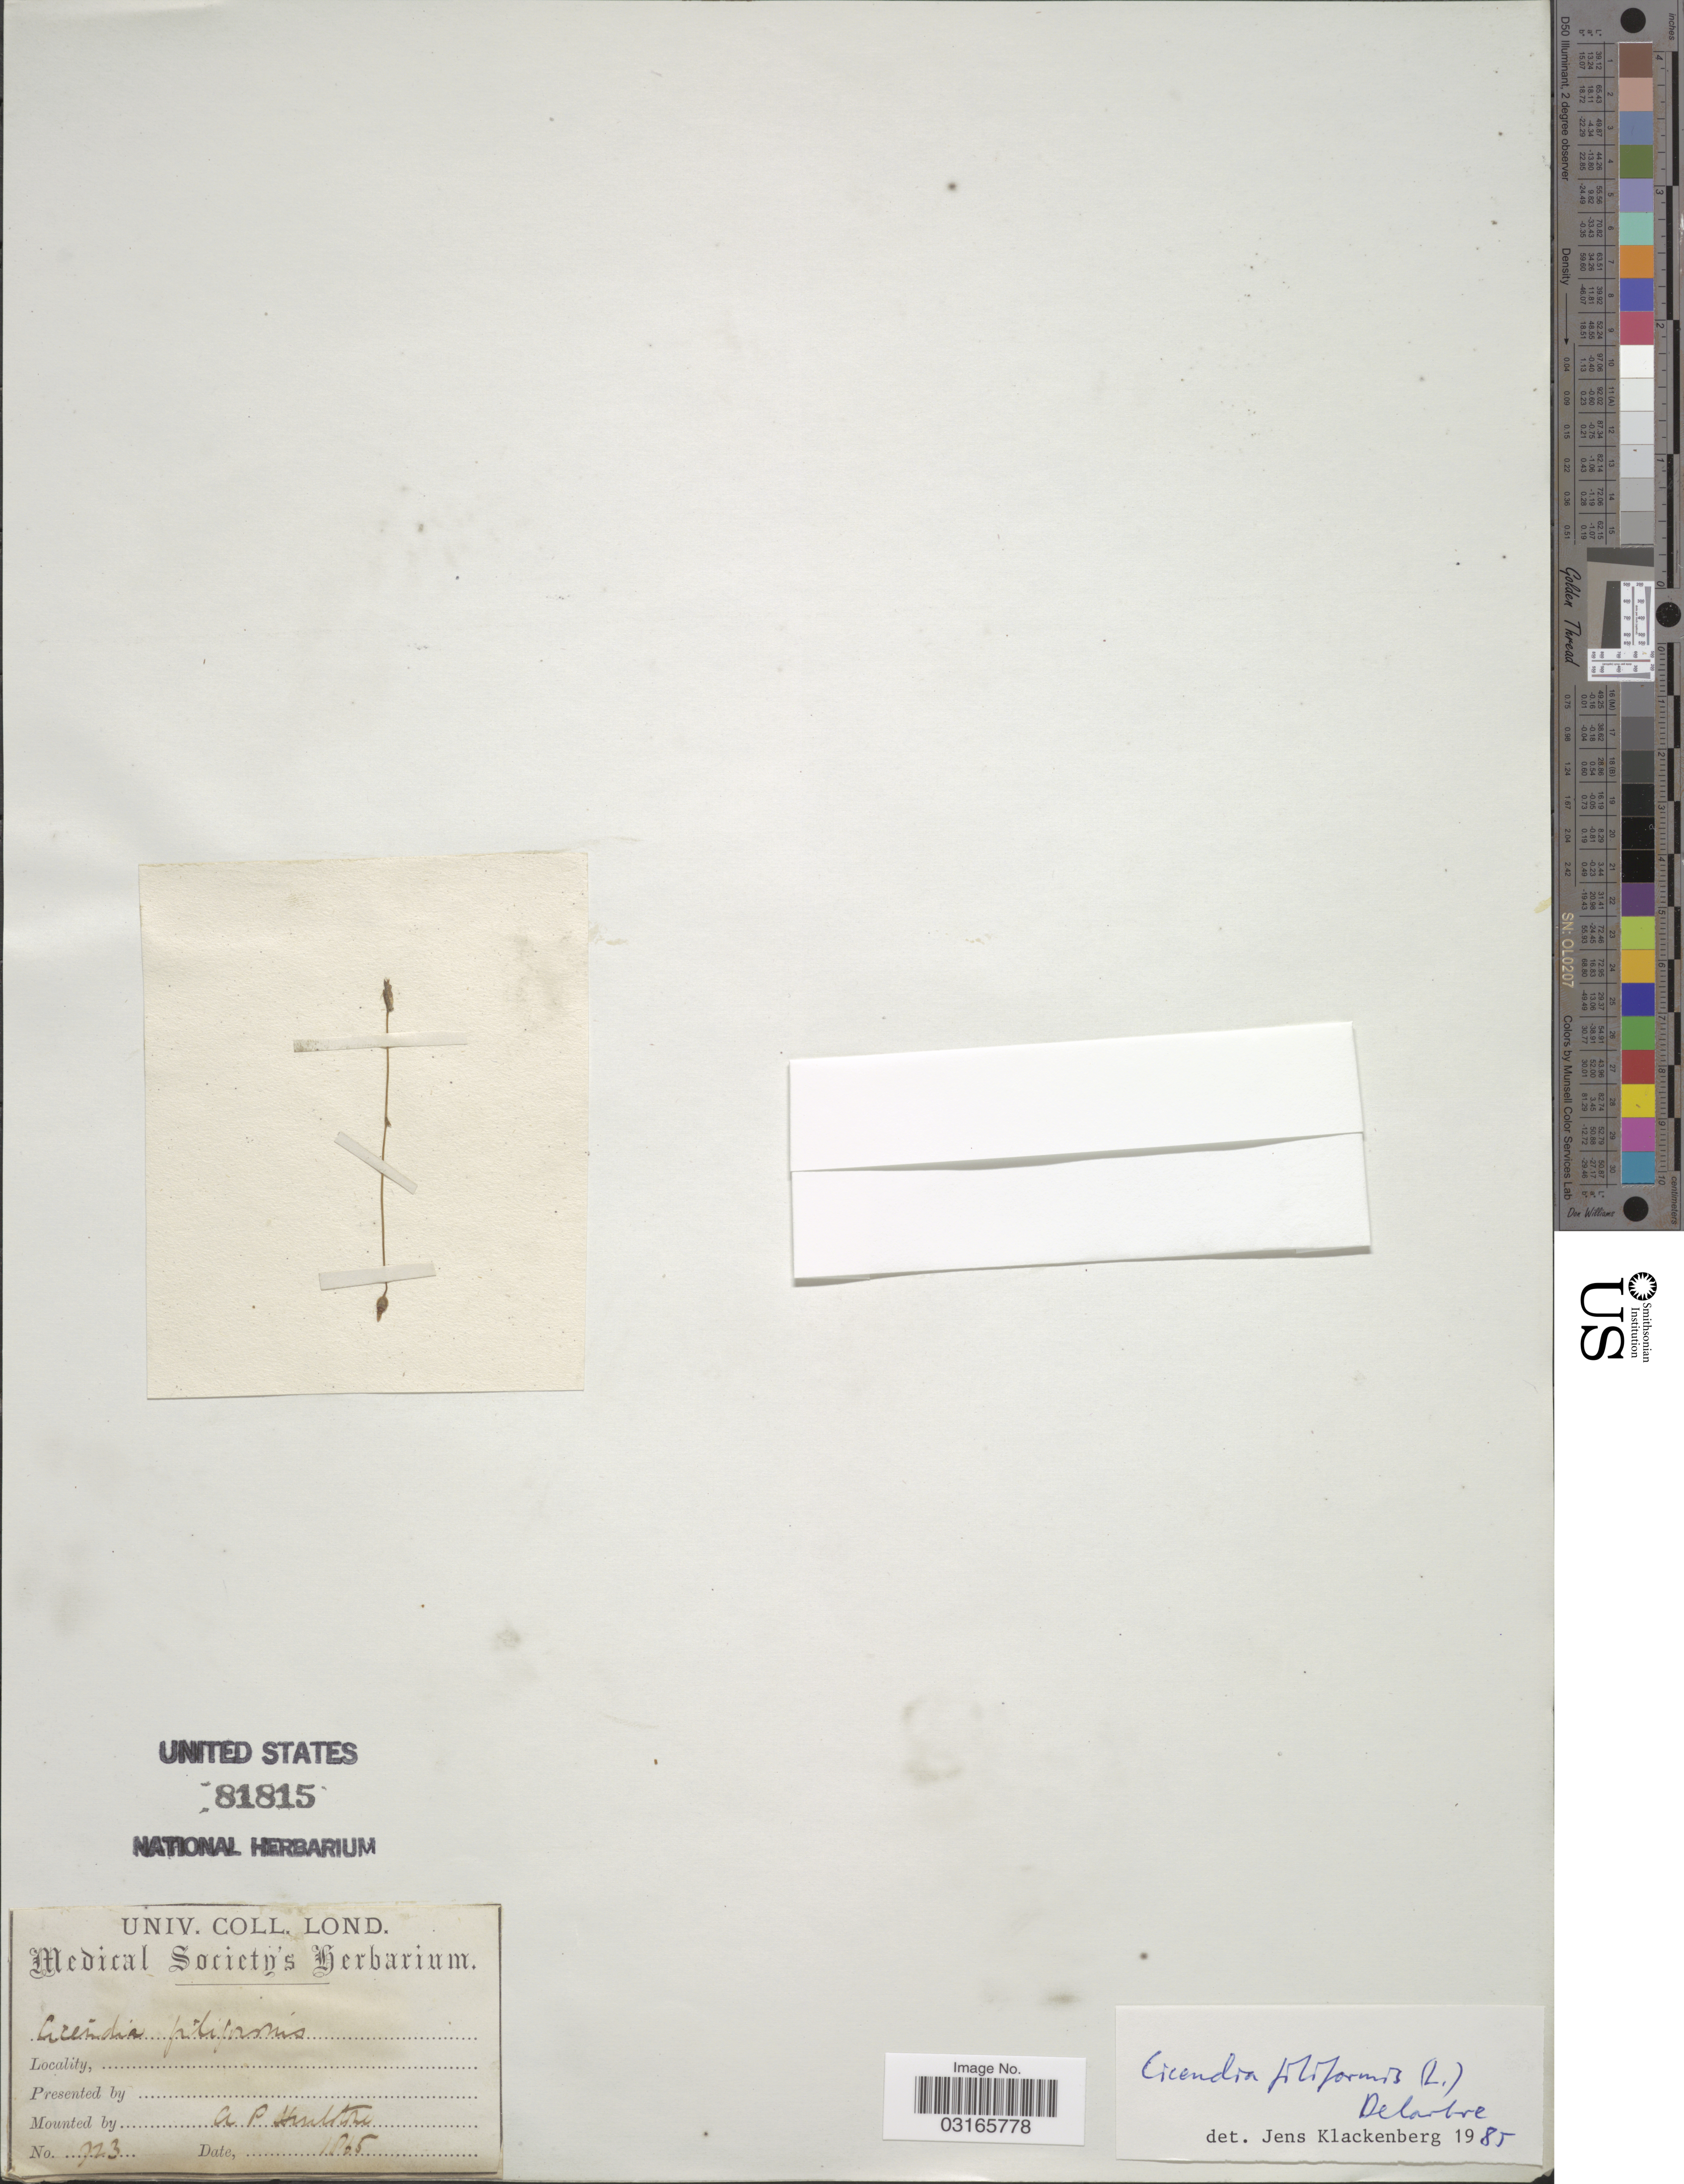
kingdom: Plantae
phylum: Tracheophyta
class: Magnoliopsida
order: Gentianales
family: Gentianaceae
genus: Cicendia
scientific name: Cicendia filiformis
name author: (L.) Delarbre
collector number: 723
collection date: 1865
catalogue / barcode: US 81815